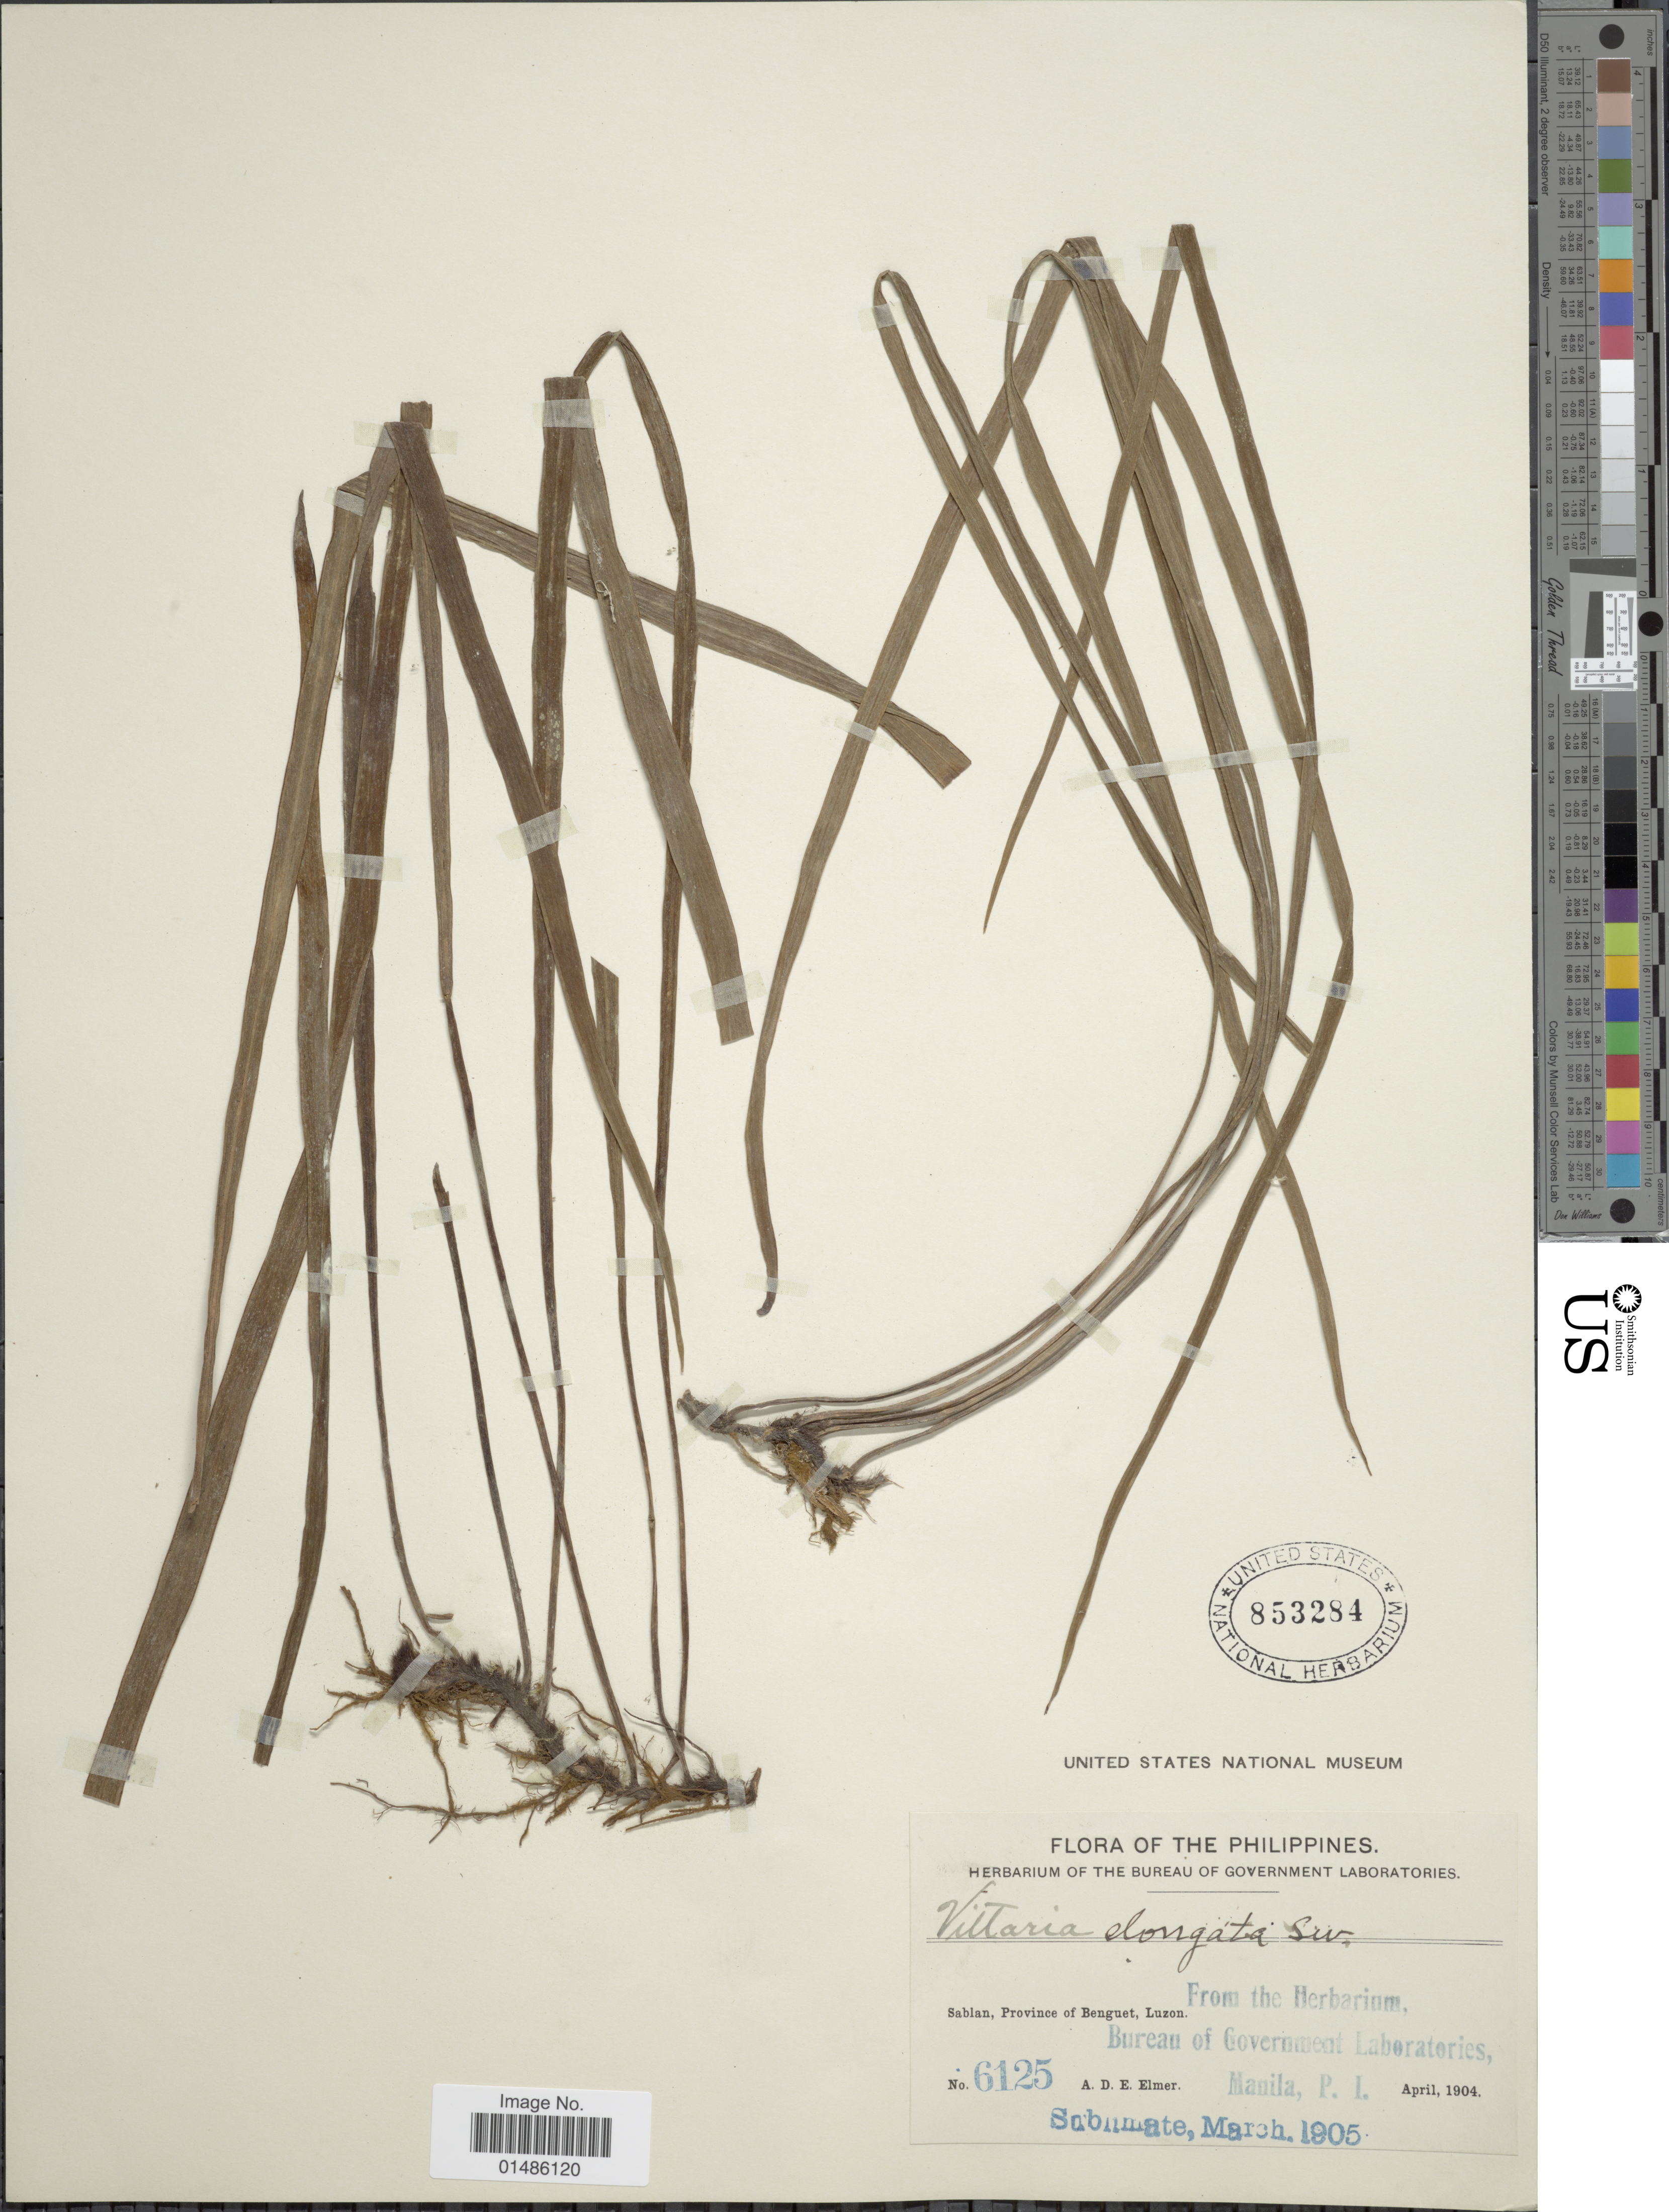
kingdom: Plantae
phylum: Tracheophyta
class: Polypodiopsida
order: Polypodiales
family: Pteridaceae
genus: Haplopteris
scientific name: Haplopteris elongata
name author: (Sw.) Crane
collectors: A. D. E. Elmer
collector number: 6125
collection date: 1904-04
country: Philippines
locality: Sablan, Province of Benguet, Luzon.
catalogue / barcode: US 853284